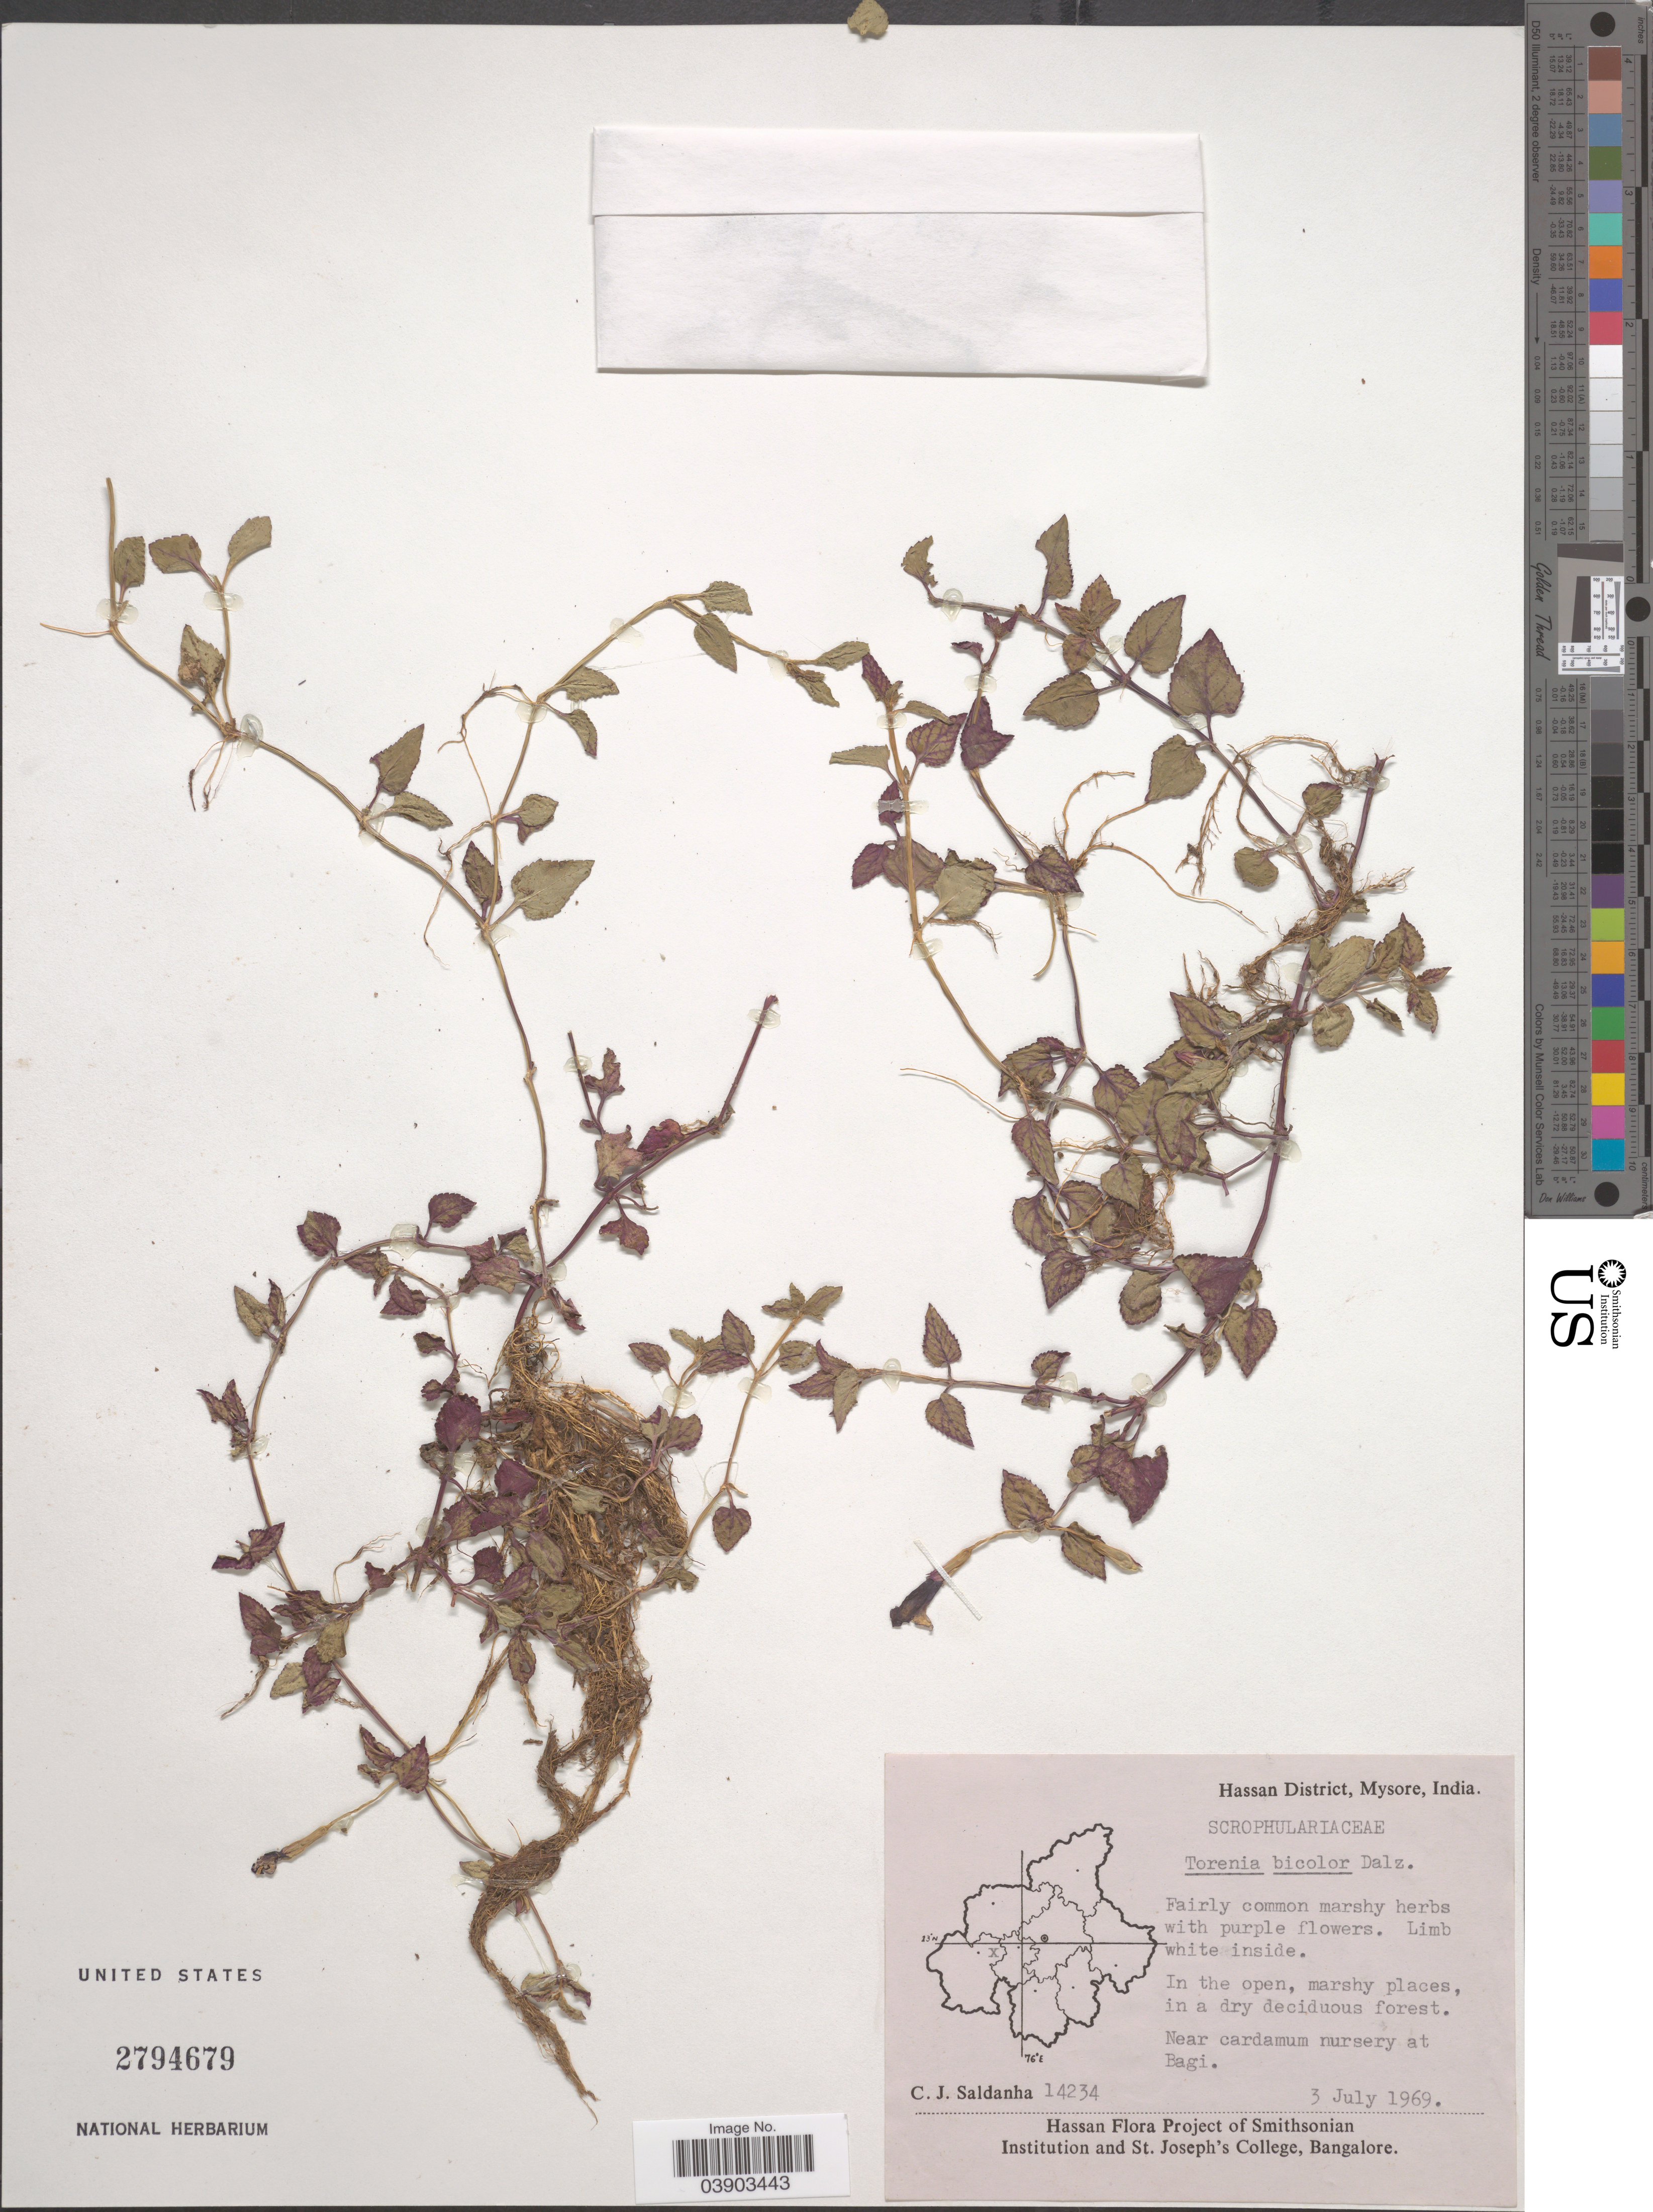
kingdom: Plantae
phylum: Tracheophyta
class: Magnoliopsida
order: Lamiales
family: Linderniaceae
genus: Torenia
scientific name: Torenia bicolor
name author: Dalzell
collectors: C. J. Saldanha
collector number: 14234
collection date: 1969-07-03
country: India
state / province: Karnataka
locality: Hassan District, Mysore. Near cardamum nursery at Bagi.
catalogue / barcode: US 2794679